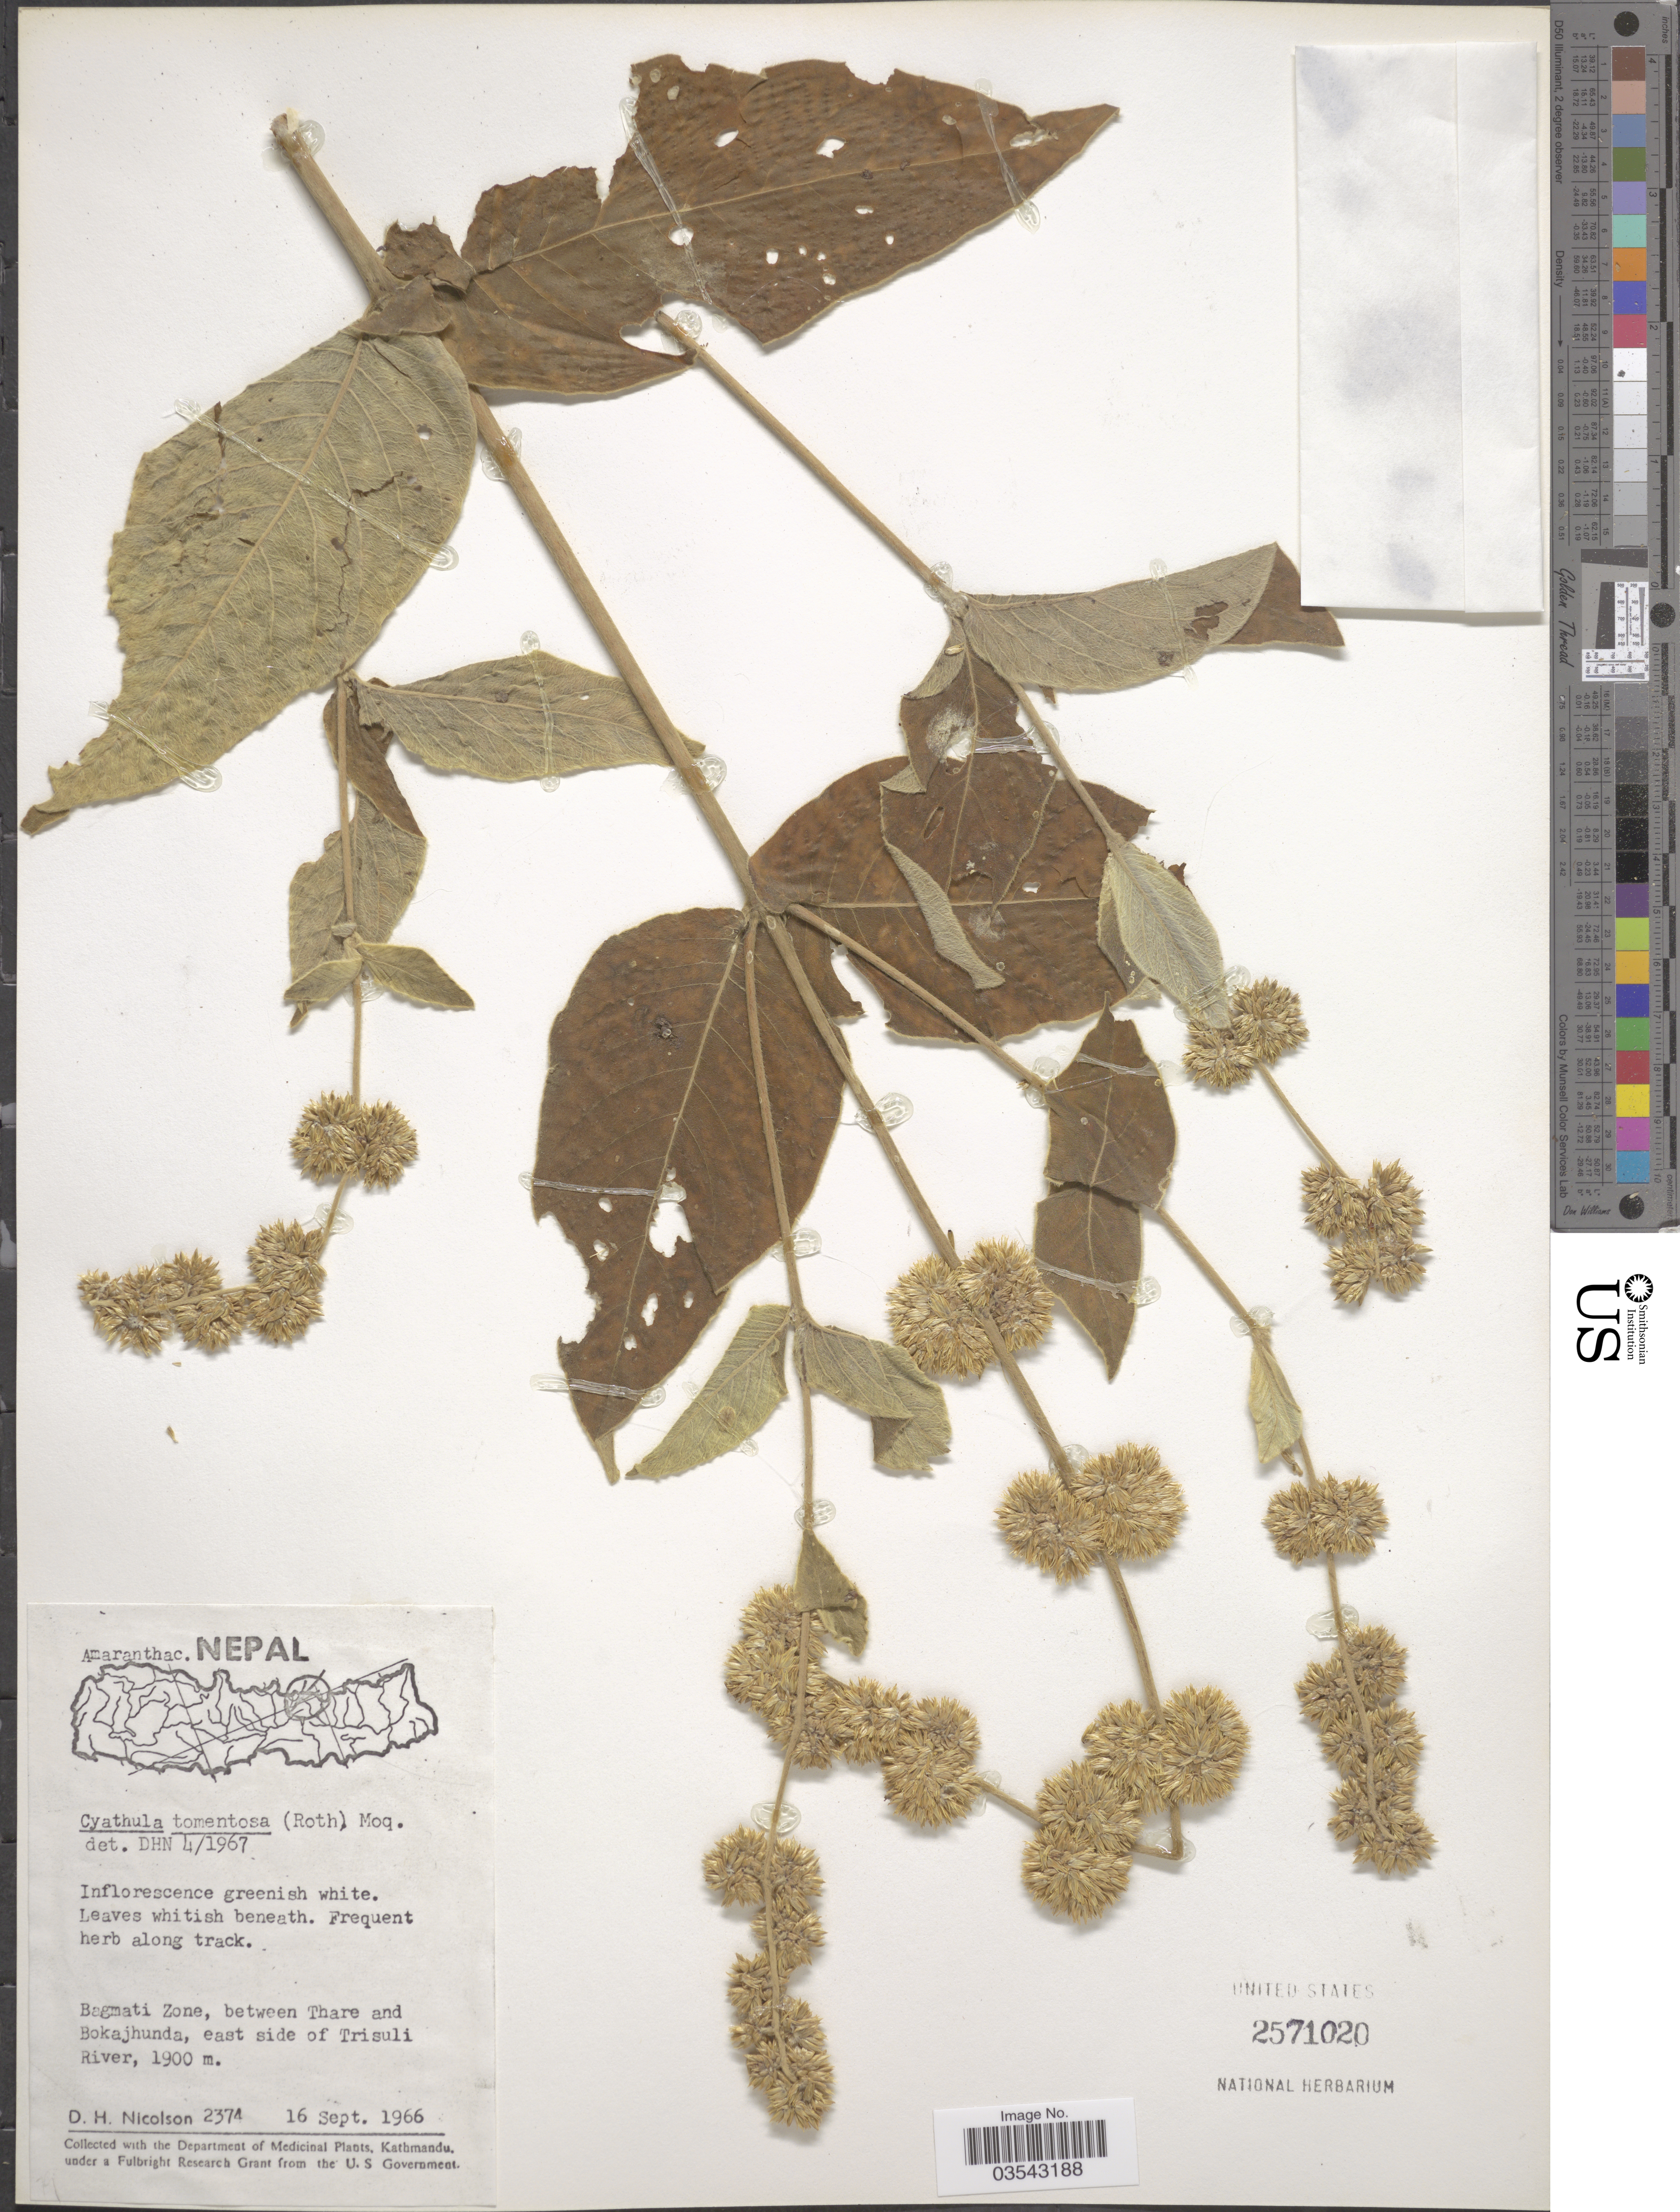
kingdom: Plantae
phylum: Tracheophyta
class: Magnoliopsida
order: Caryophyllales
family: Amaranthaceae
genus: Cyathula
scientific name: Cyathula tomentosa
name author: (Roth) Moq.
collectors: D. Nichols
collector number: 2374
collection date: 1966-09-16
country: Nepal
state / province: Bagmati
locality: Bagmati Zone, between Thare and Bokajhunda, east side of Trisuli River.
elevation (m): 1900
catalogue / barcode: US 2571020